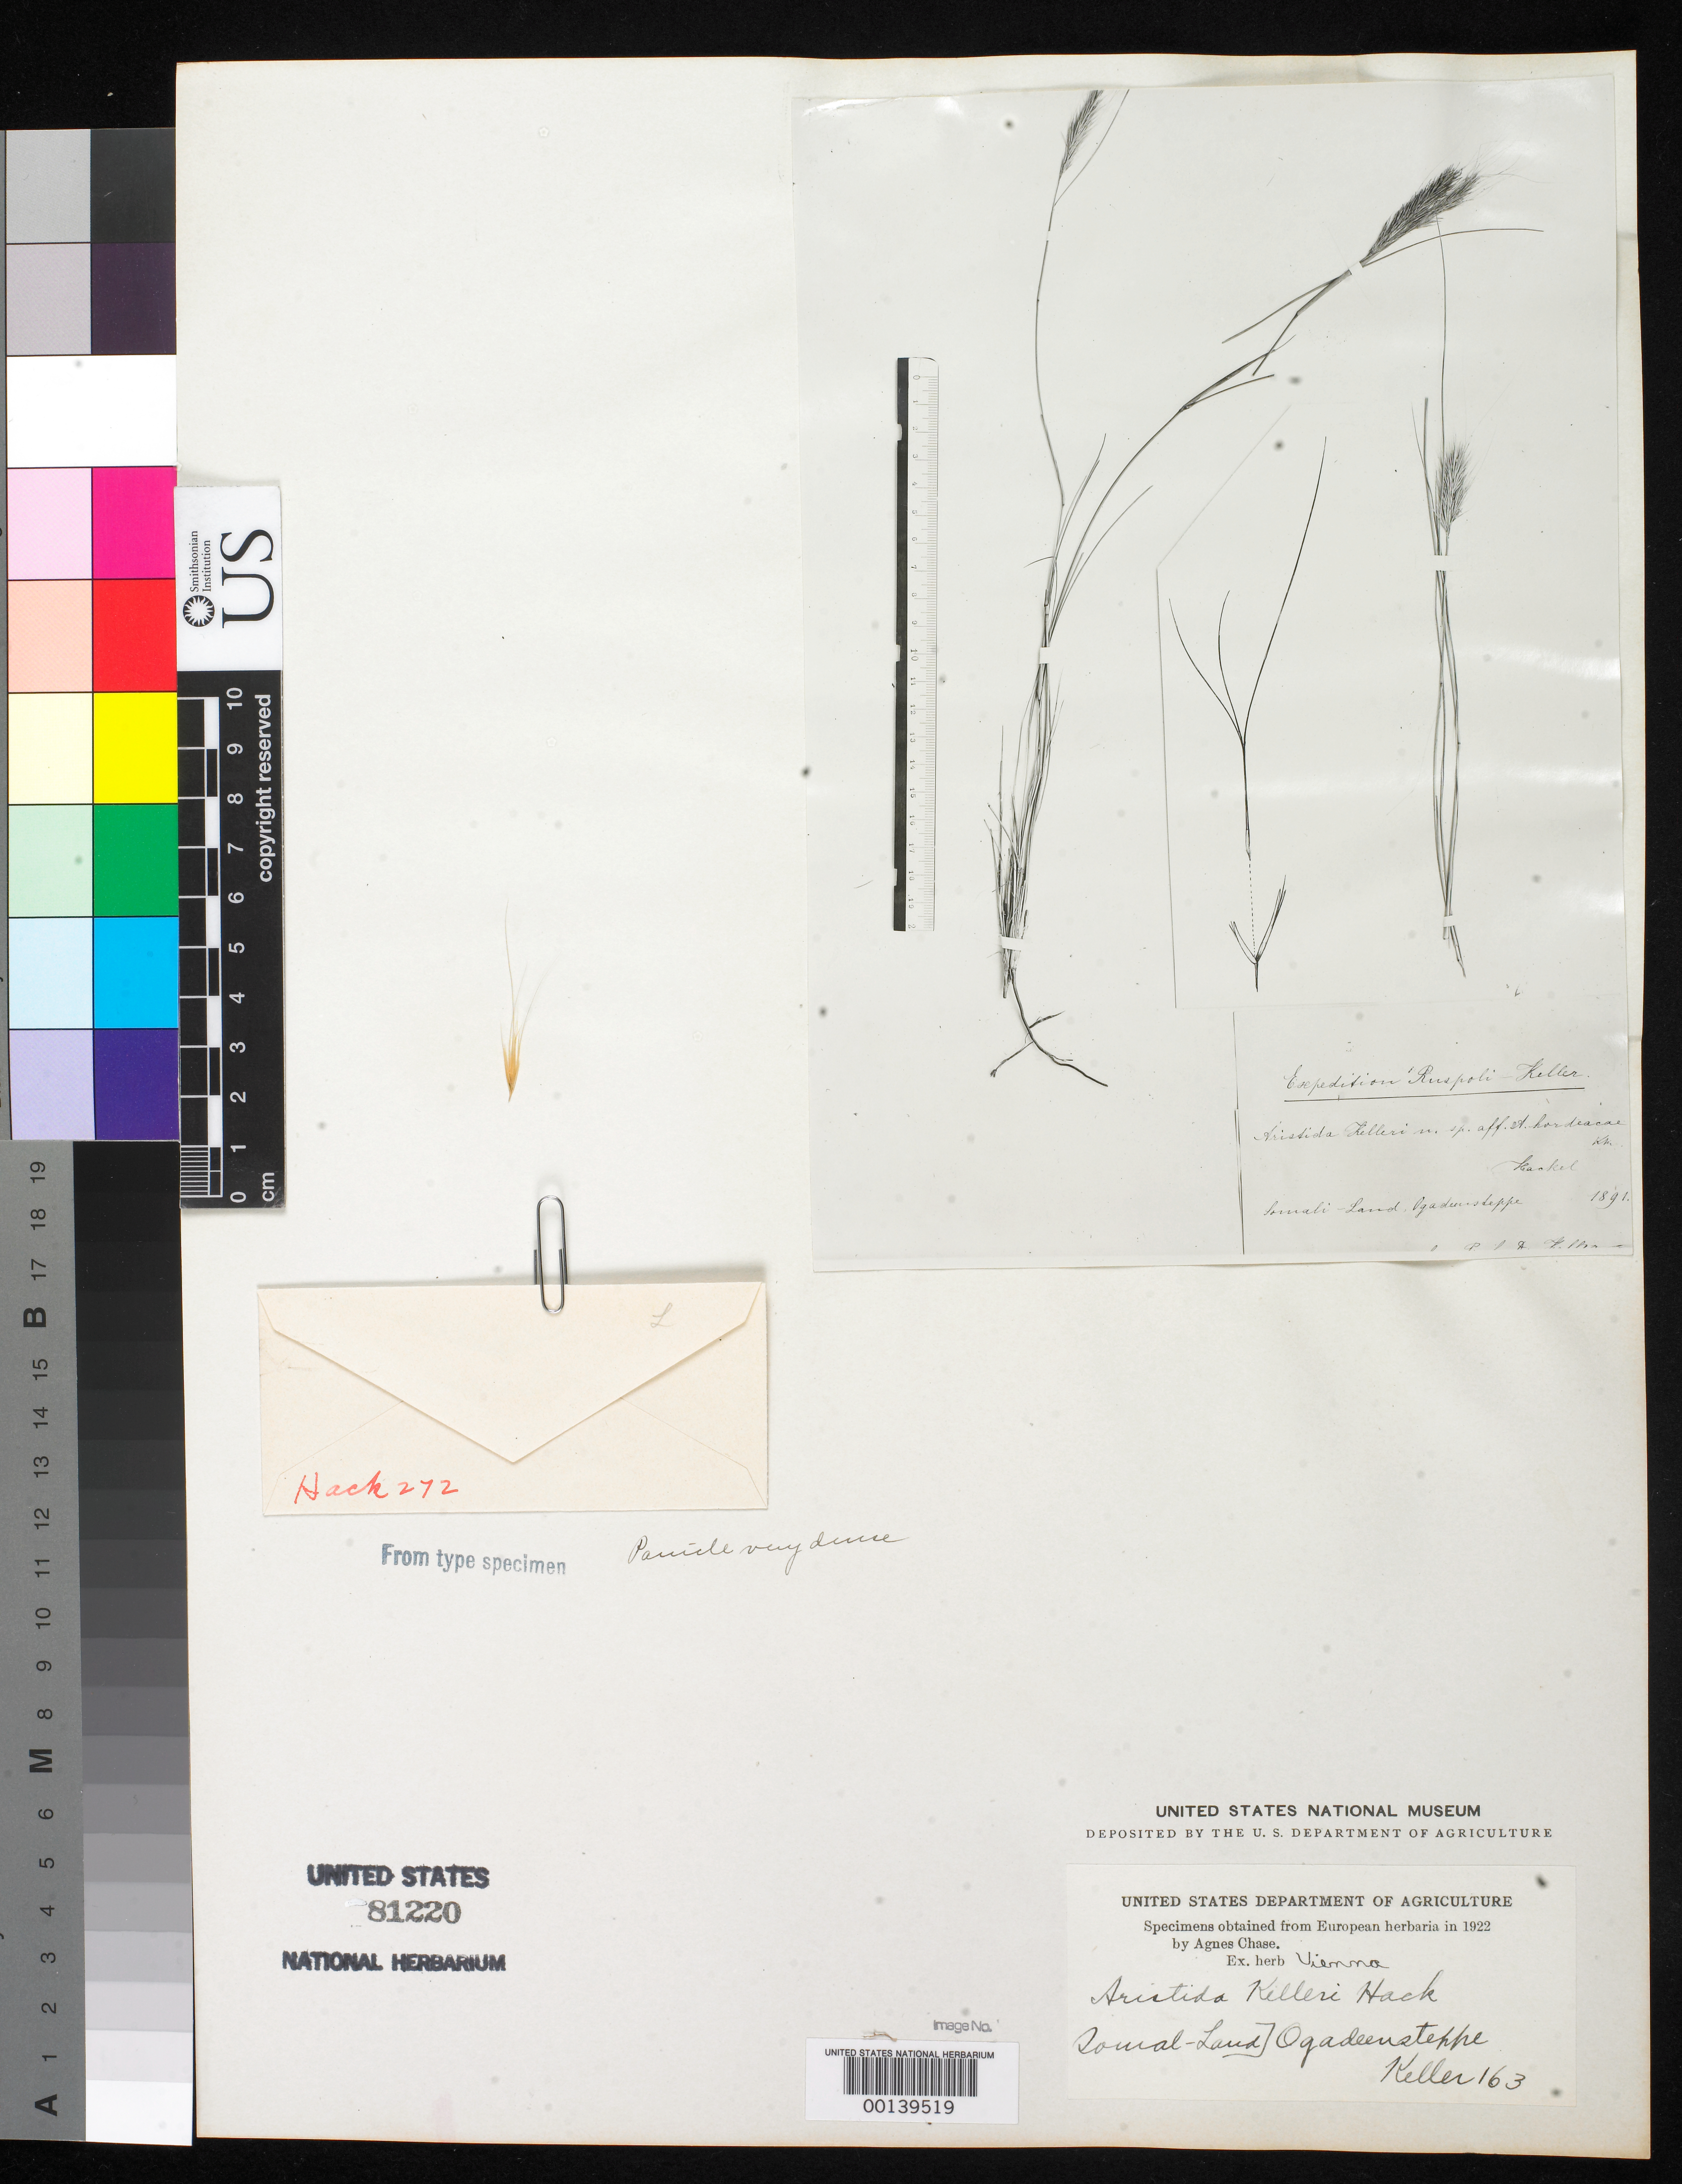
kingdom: Plantae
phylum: Tracheophyta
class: Liliopsida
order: Poales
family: Poaceae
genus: Aristida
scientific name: Aristida kelleri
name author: Hack.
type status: Type Fragment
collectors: A. Keller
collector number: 163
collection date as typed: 1891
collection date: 1891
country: Ethiopia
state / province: Harari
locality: Ogaden Plateau.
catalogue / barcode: US 81220